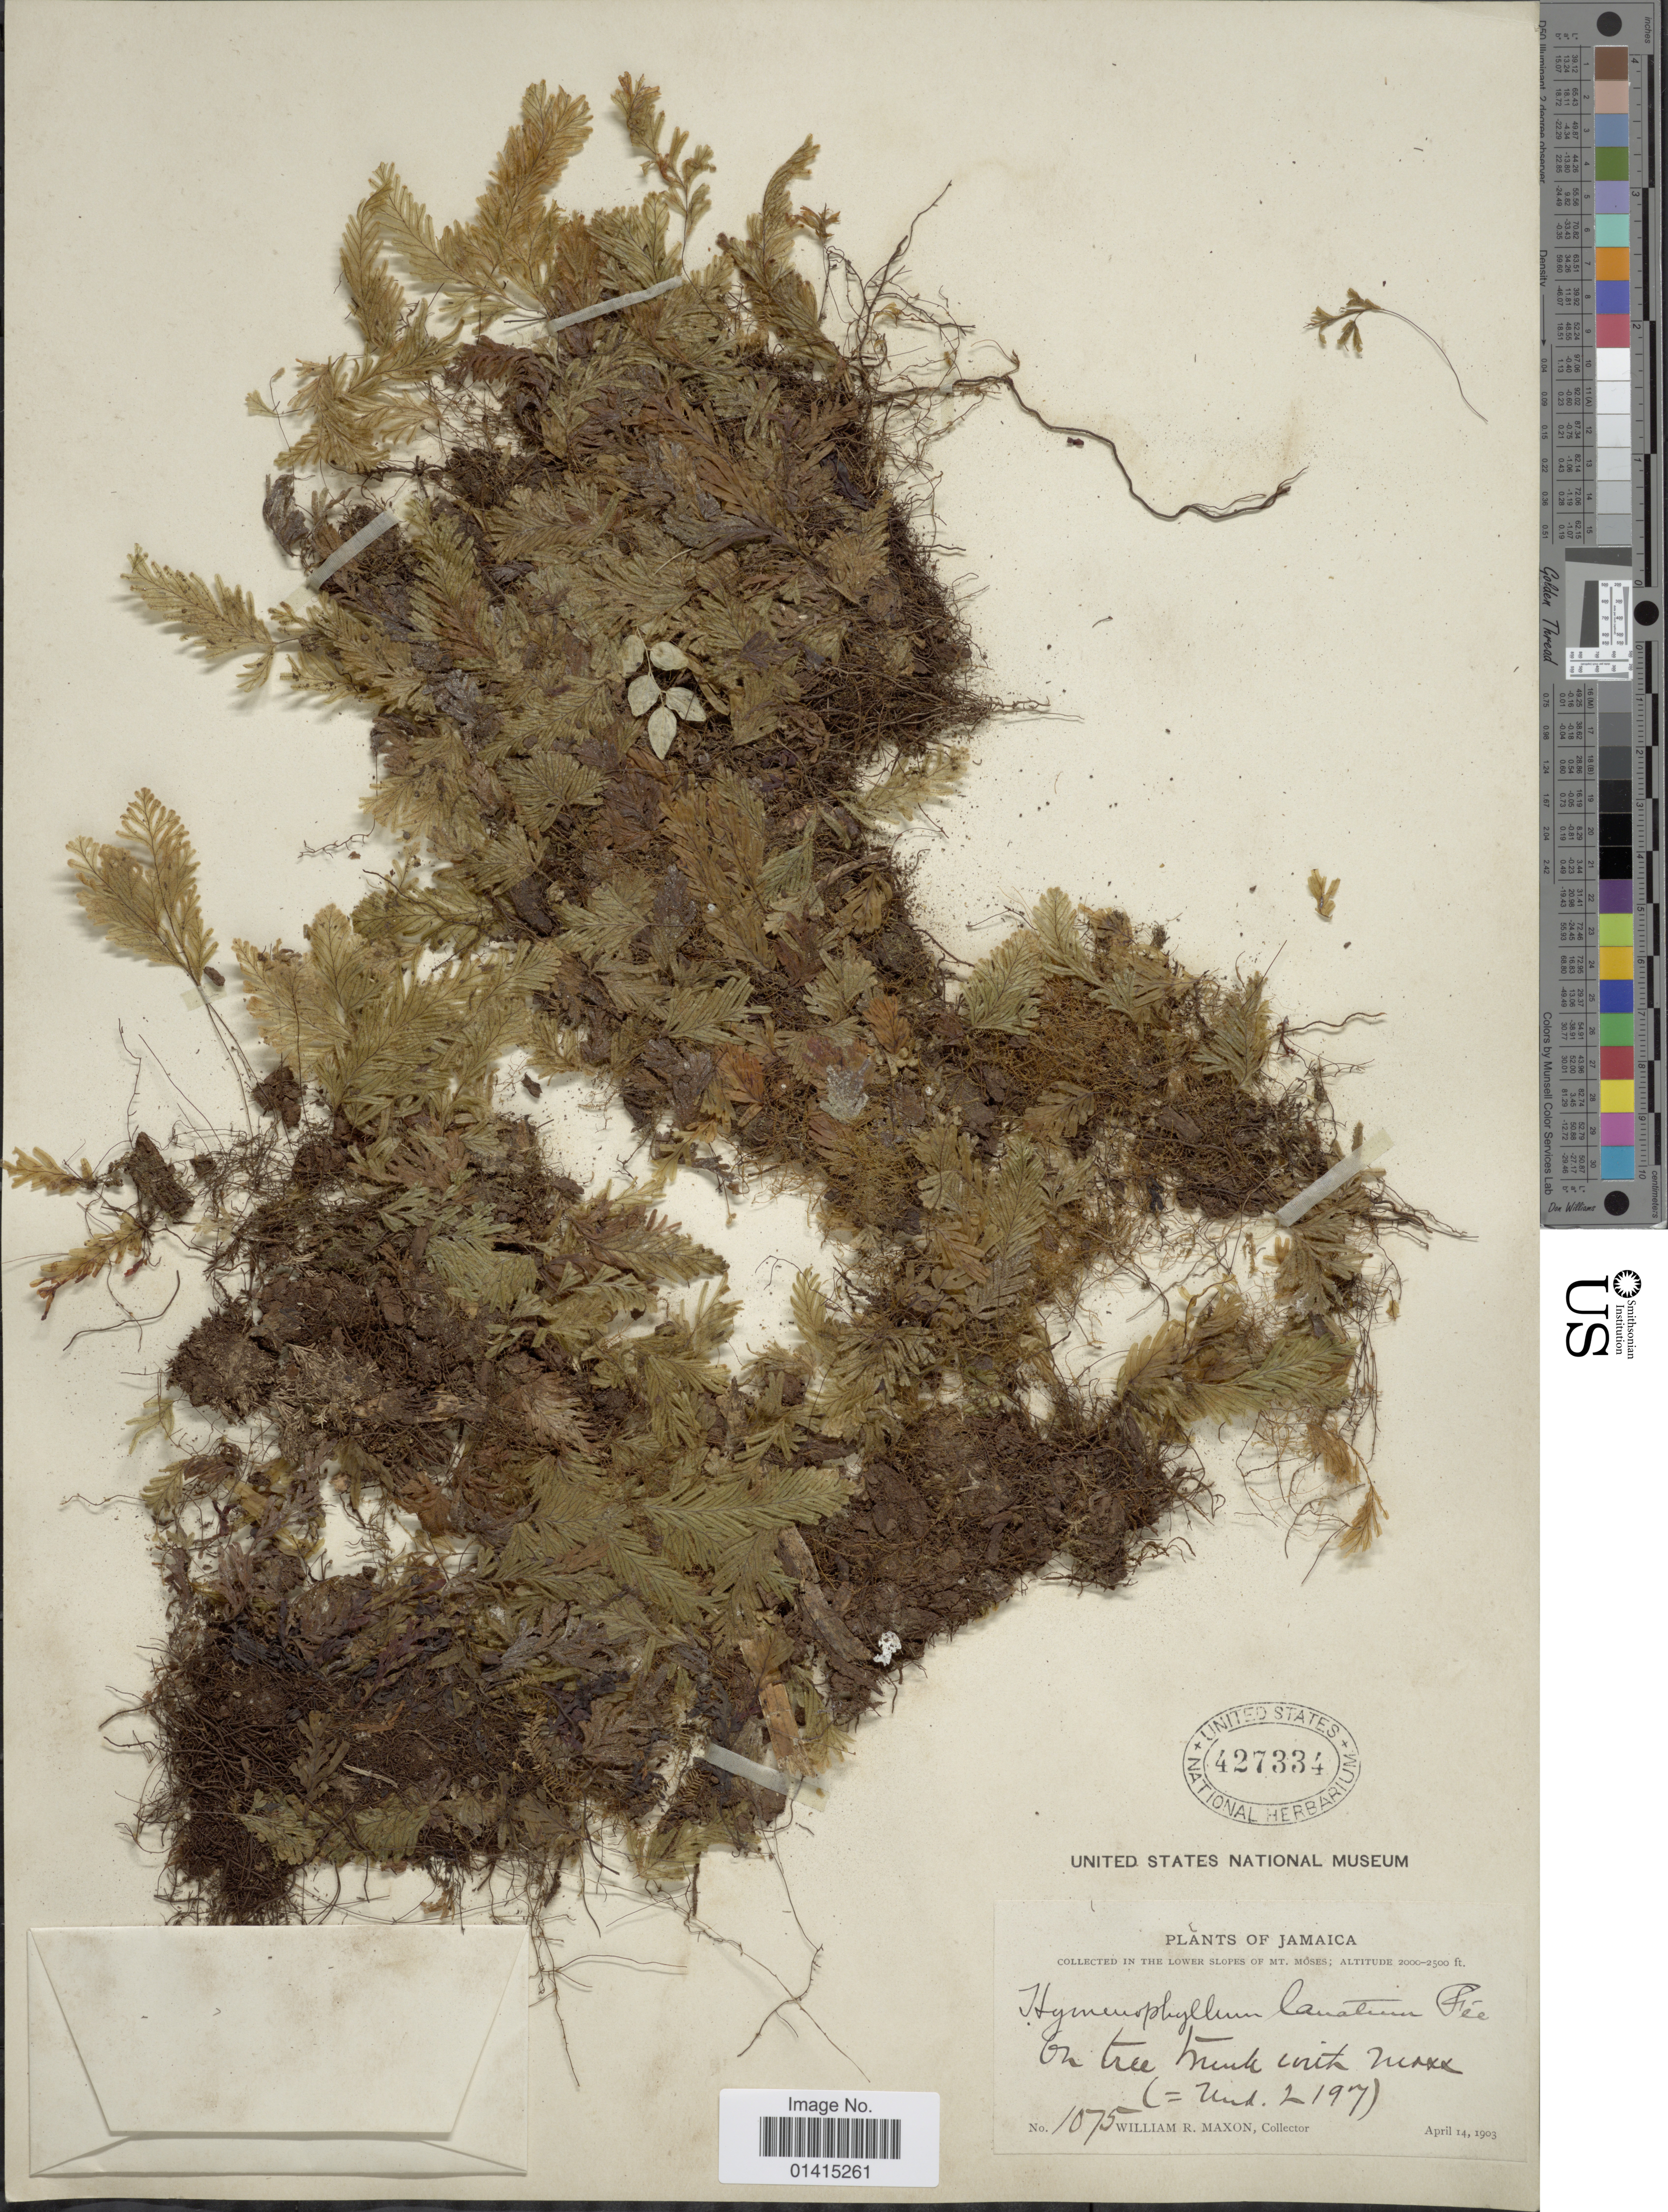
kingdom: Plantae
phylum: Tracheophyta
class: Polypodiopsida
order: Hymenophyllales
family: Hymenophyllaceae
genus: Hymenophyllum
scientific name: Hymenophyllum lanatum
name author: Fée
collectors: W. R. Maxon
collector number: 1075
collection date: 1903-04-14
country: Jamaica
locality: In the lower slopes of Mt. Moses, on tree trunk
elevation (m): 610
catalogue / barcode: US 427334